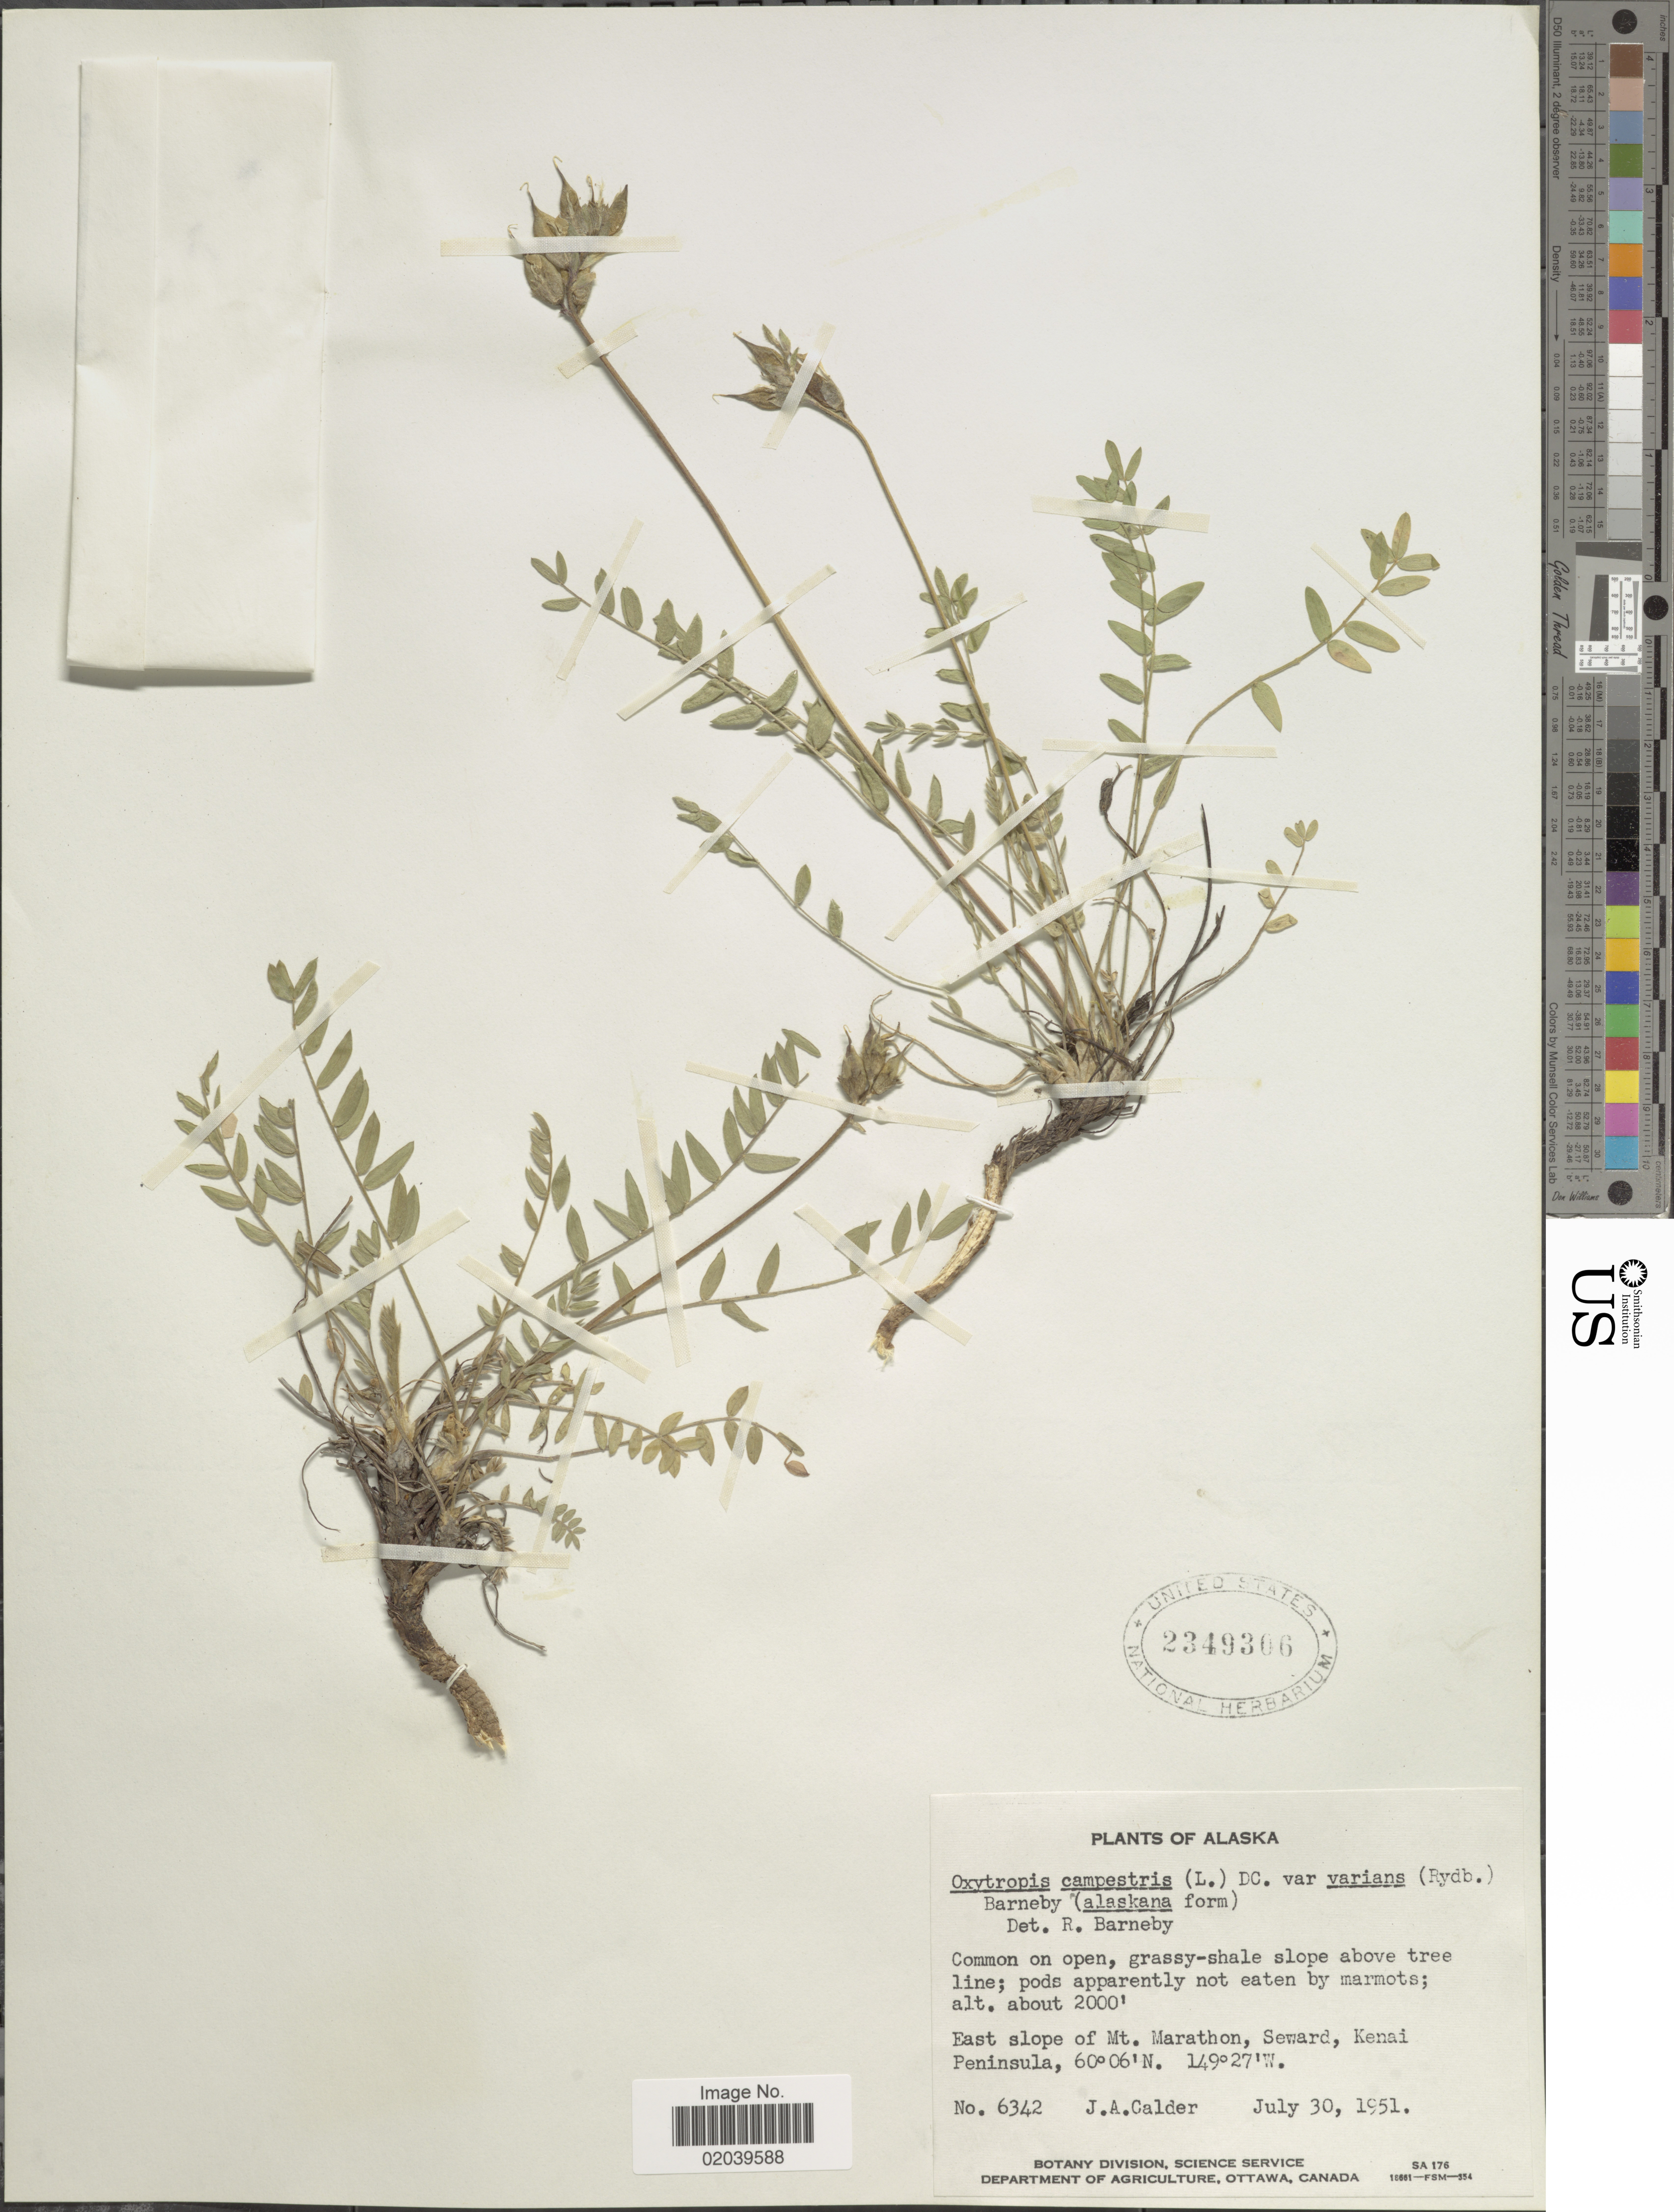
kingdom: Plantae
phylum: Tracheophyta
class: Magnoliopsida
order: Fabales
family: Fabaceae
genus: Oxytropis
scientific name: Oxytropis campestris var. varians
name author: (Rydb.) Barneby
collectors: J. A. Calder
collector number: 6342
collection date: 1951-07-30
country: United States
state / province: Alaska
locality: East slope of Mt. Marathon, Seward, Kenai Peninsula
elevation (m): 610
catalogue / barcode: US 2349306